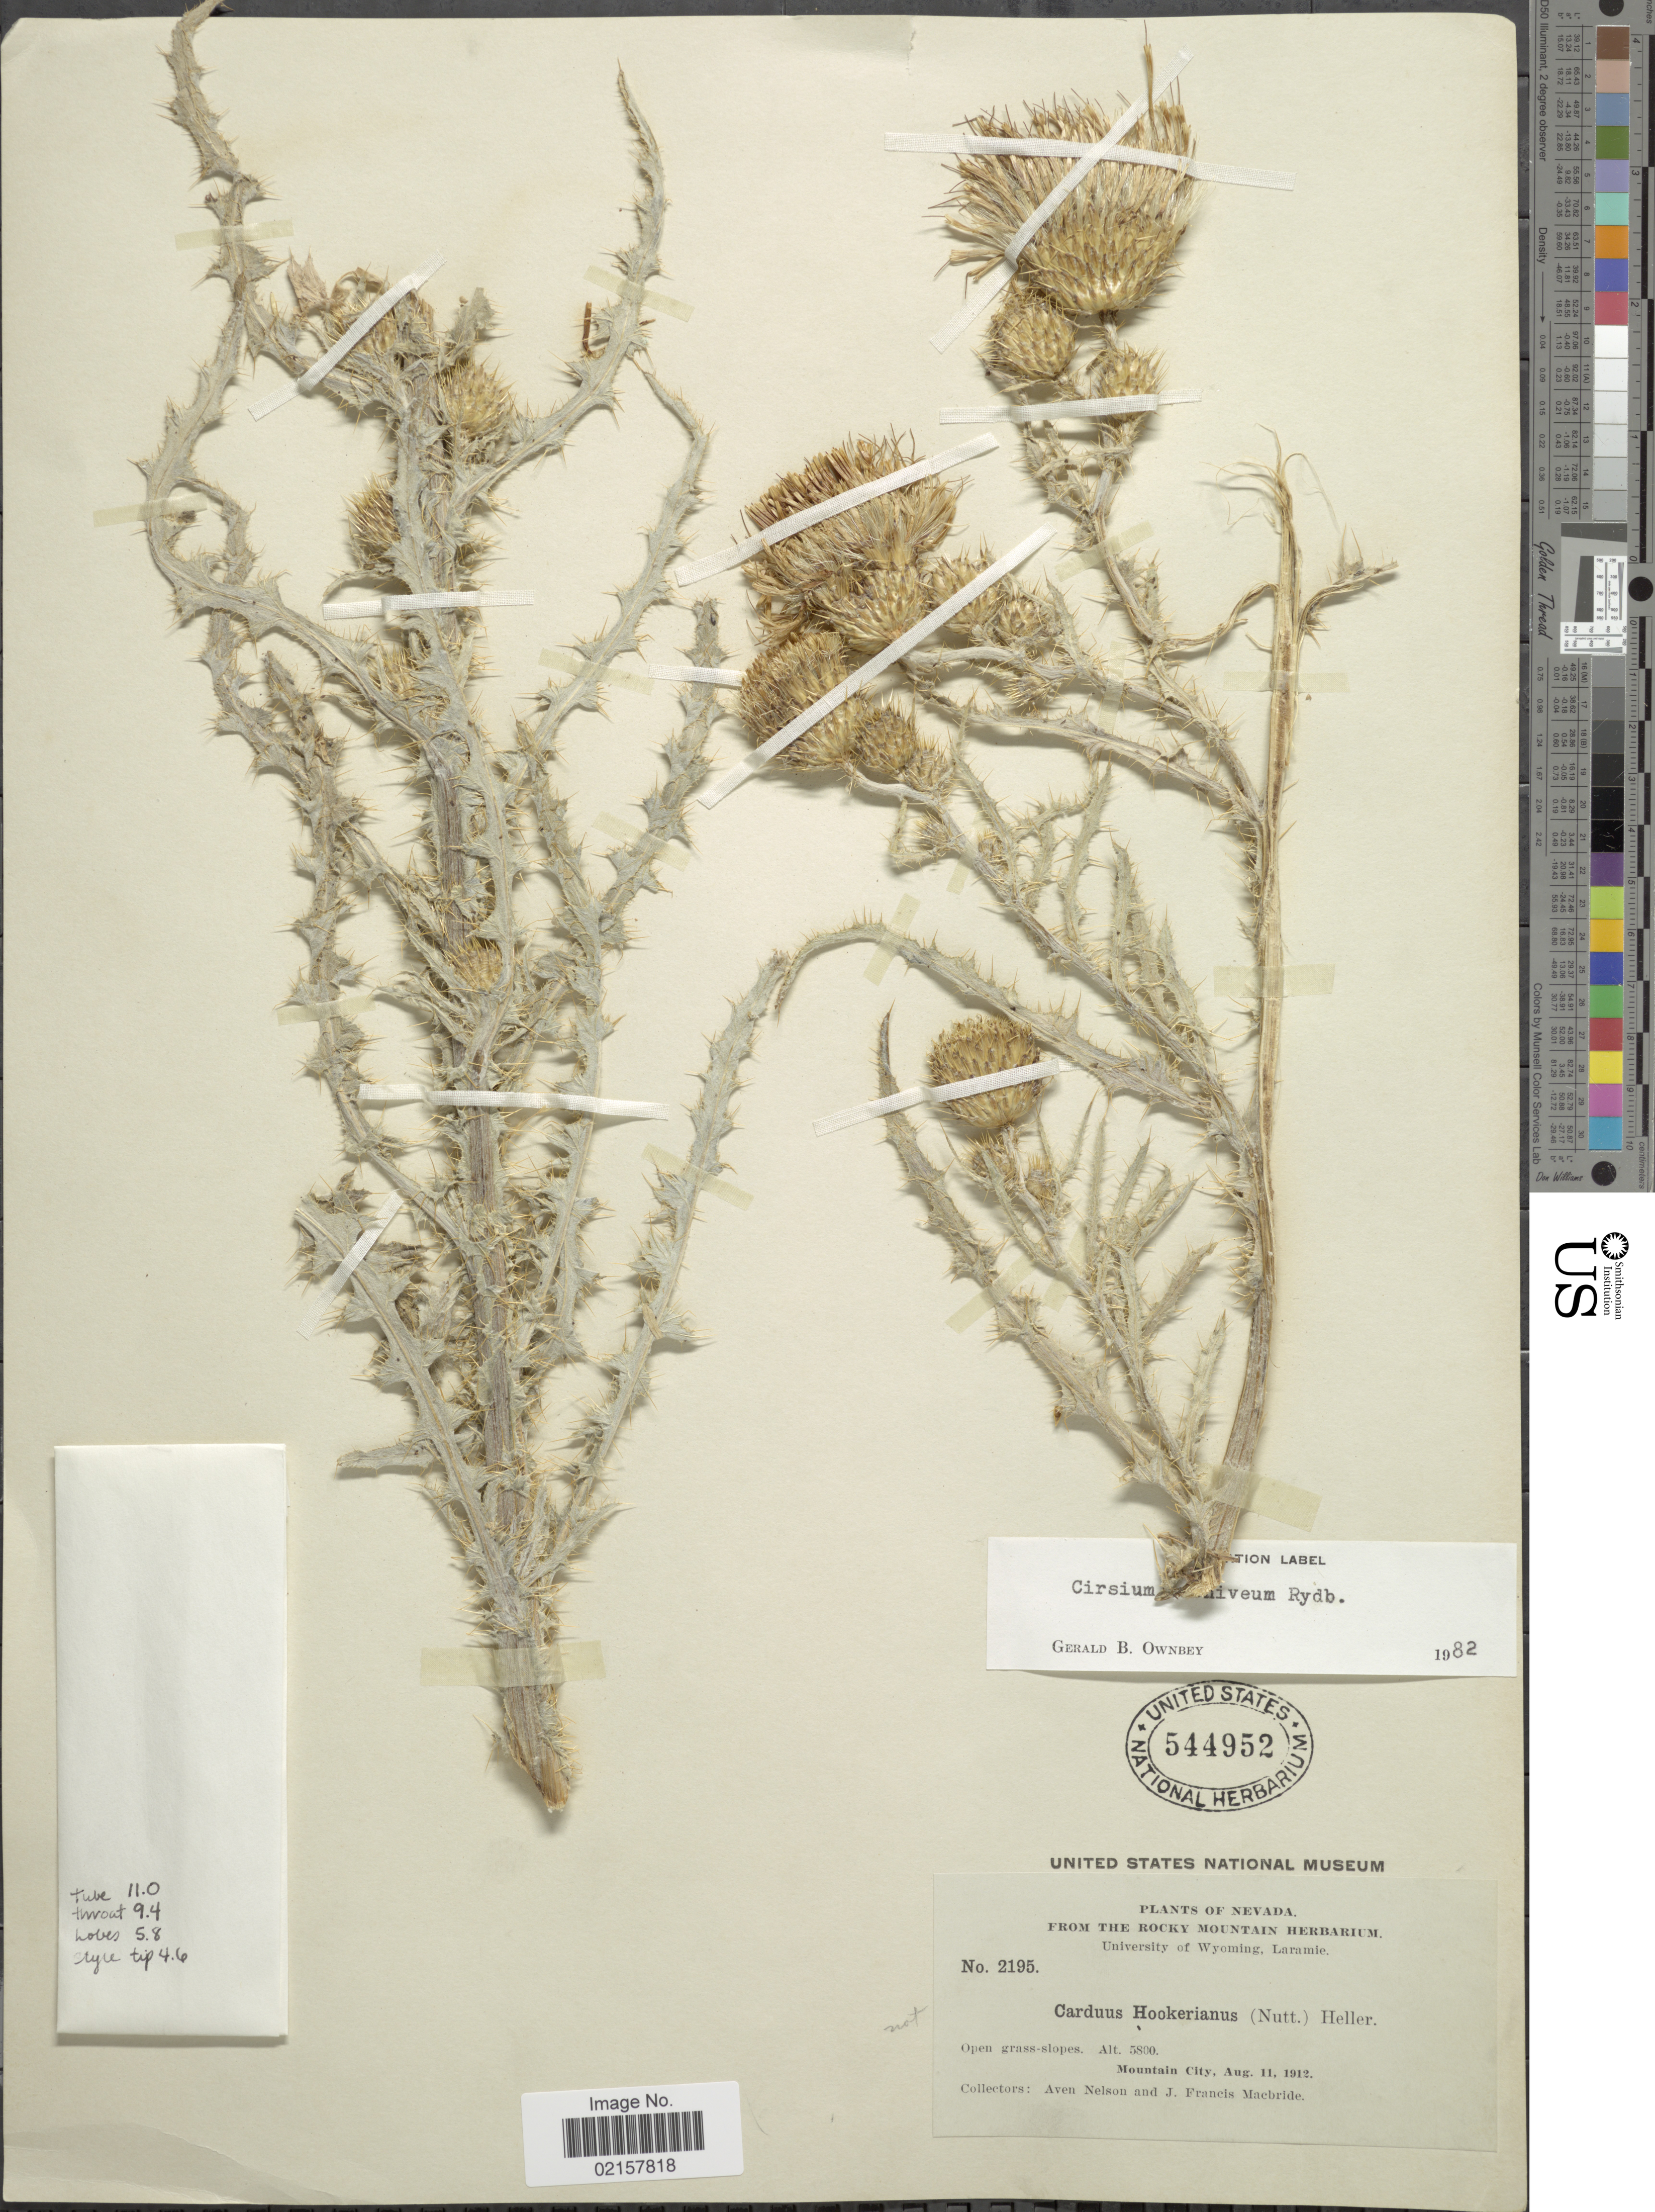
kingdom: Plantae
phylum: Tracheophyta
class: Magnoliopsida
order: Asterales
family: Asteraceae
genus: Cirsium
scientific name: Cirsium subniveum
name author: Rydb.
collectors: A. Nelson & J. F. Macbride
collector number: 2195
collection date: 1912-08-11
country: United States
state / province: Nevada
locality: Open grass-slopes, Mountain City.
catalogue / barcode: US 544952